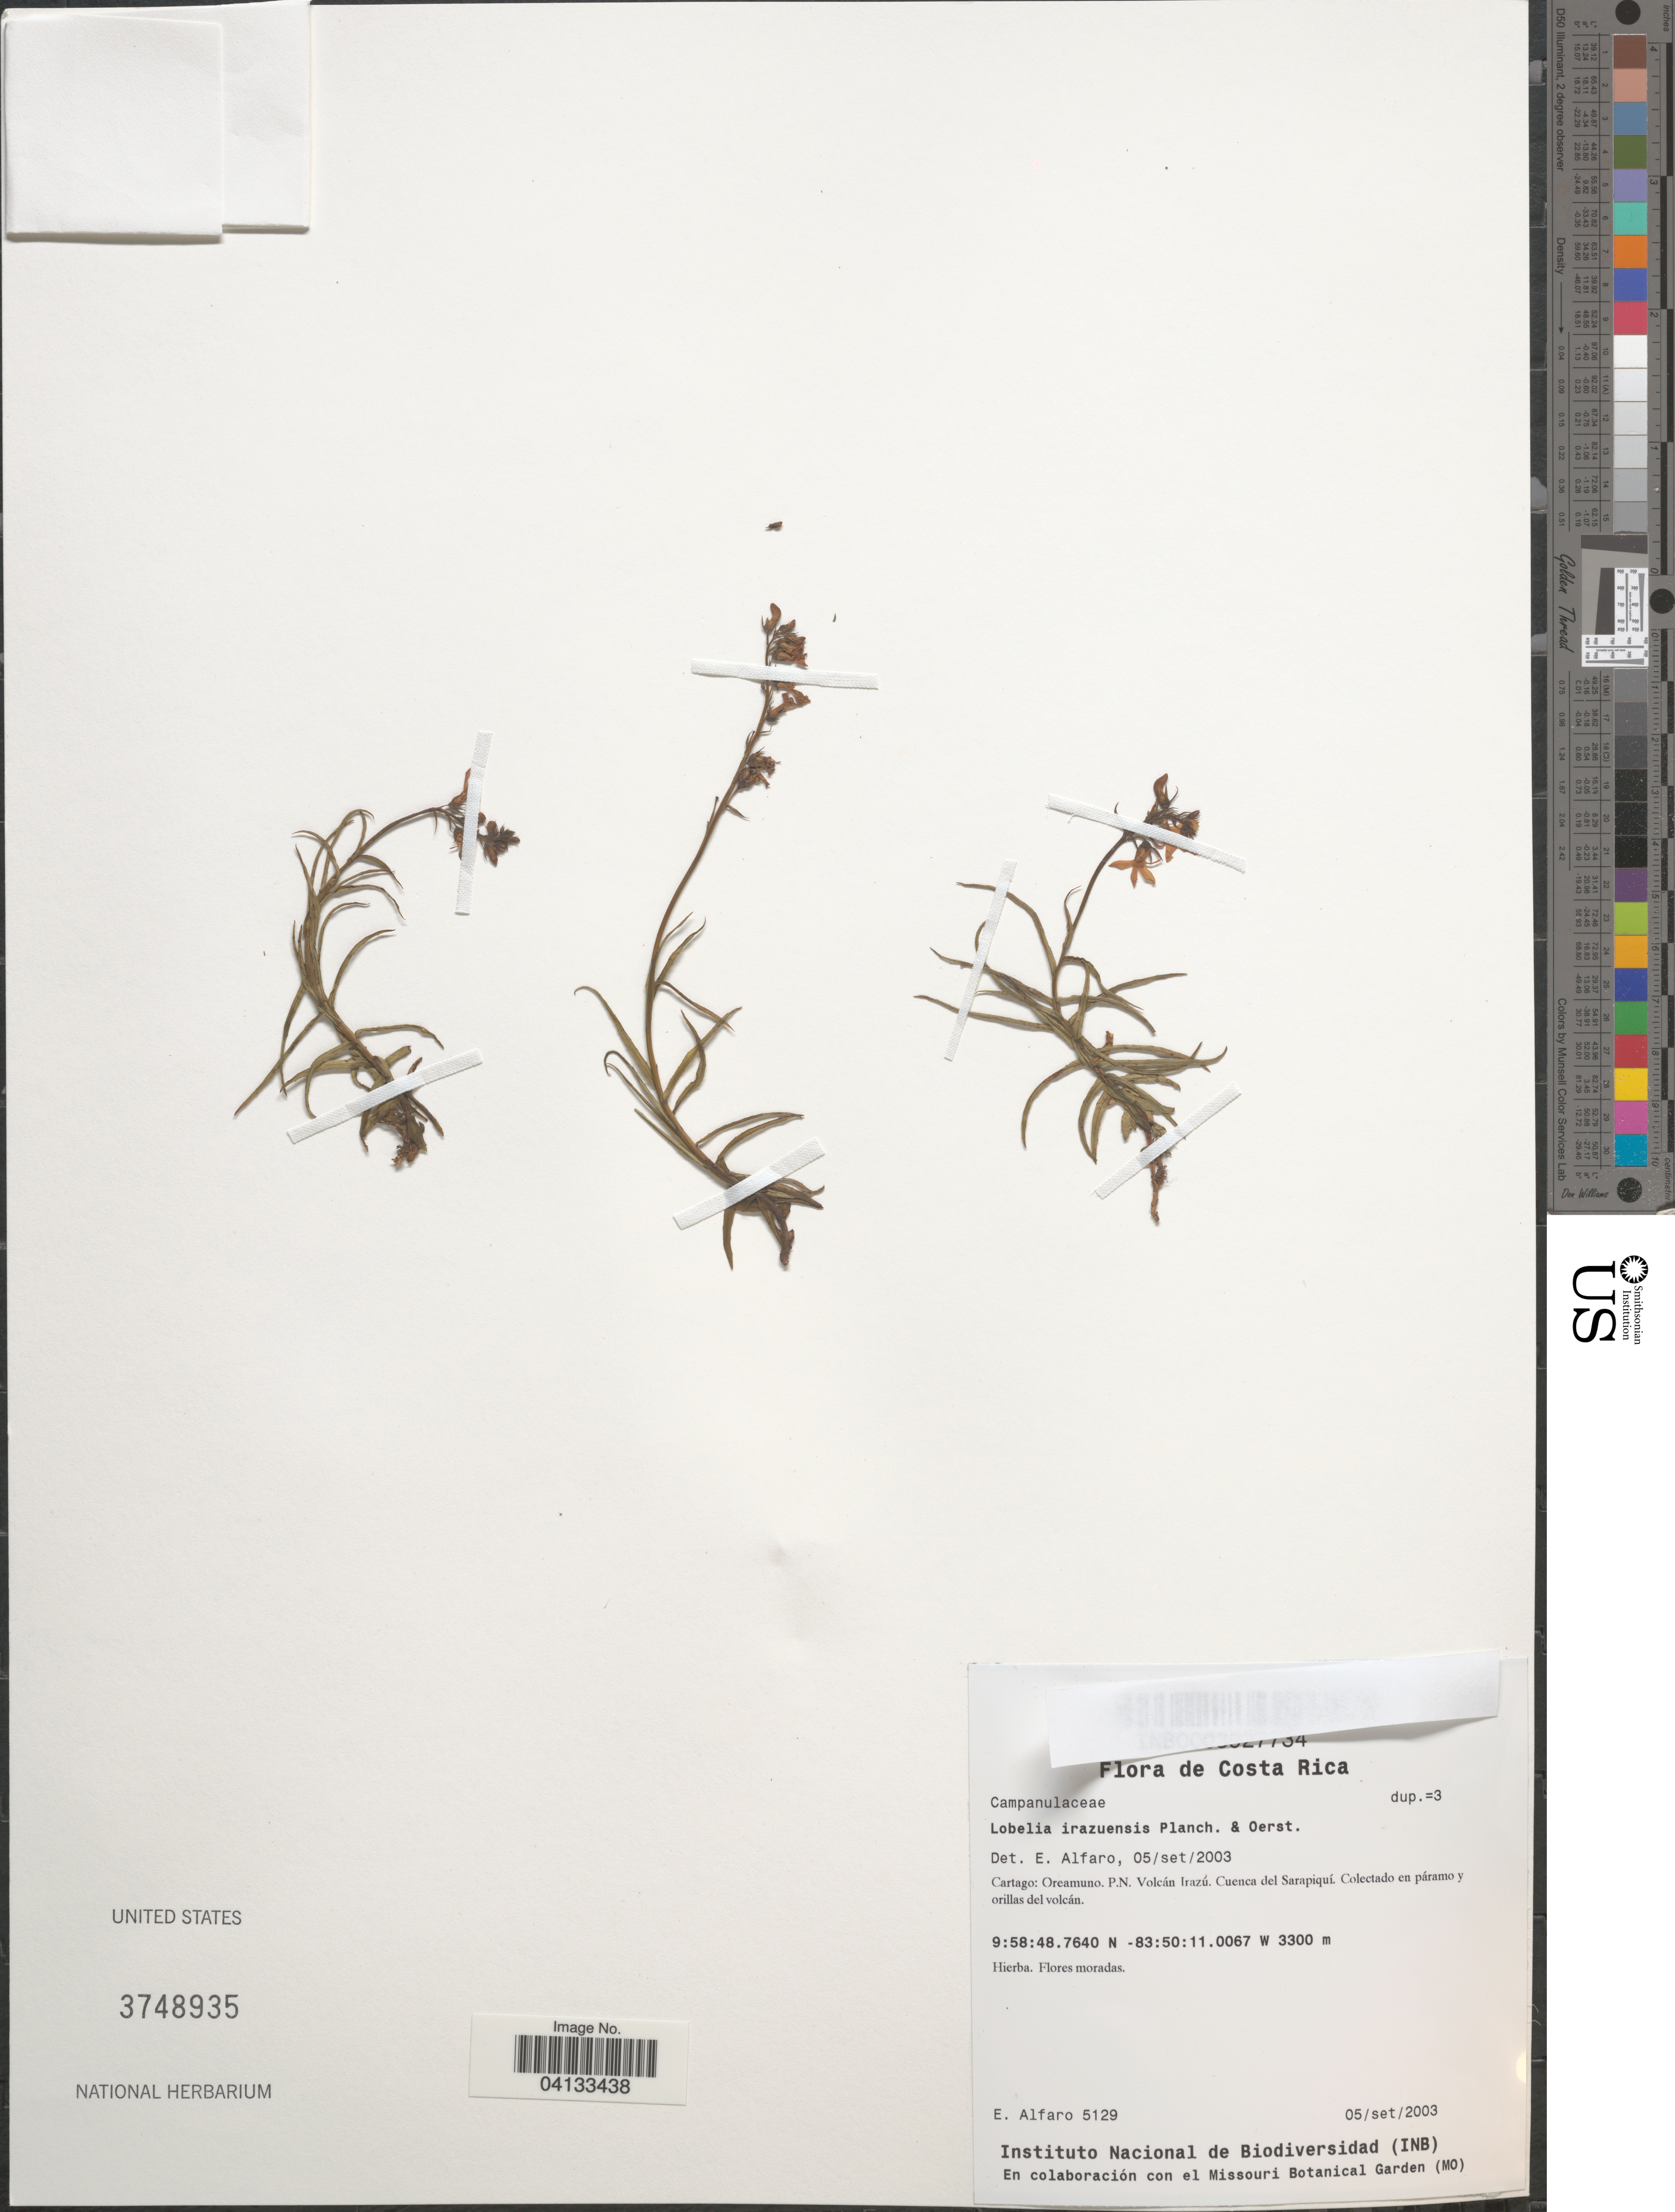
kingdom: Plantae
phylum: Tracheophyta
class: Magnoliopsida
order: Asterales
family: Campanulaceae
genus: Lobelia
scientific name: Lobelia irasuensis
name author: Planch. & Oerst.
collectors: E. Alfaro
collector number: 5129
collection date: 2003-09-05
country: Costa Rica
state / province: Cartago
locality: Oreamuno. P.N. Volcán Irazú. Cuenca del Sarapiquí. Colectado en páramo y orillas del voclán.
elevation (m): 3300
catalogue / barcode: US 3748935